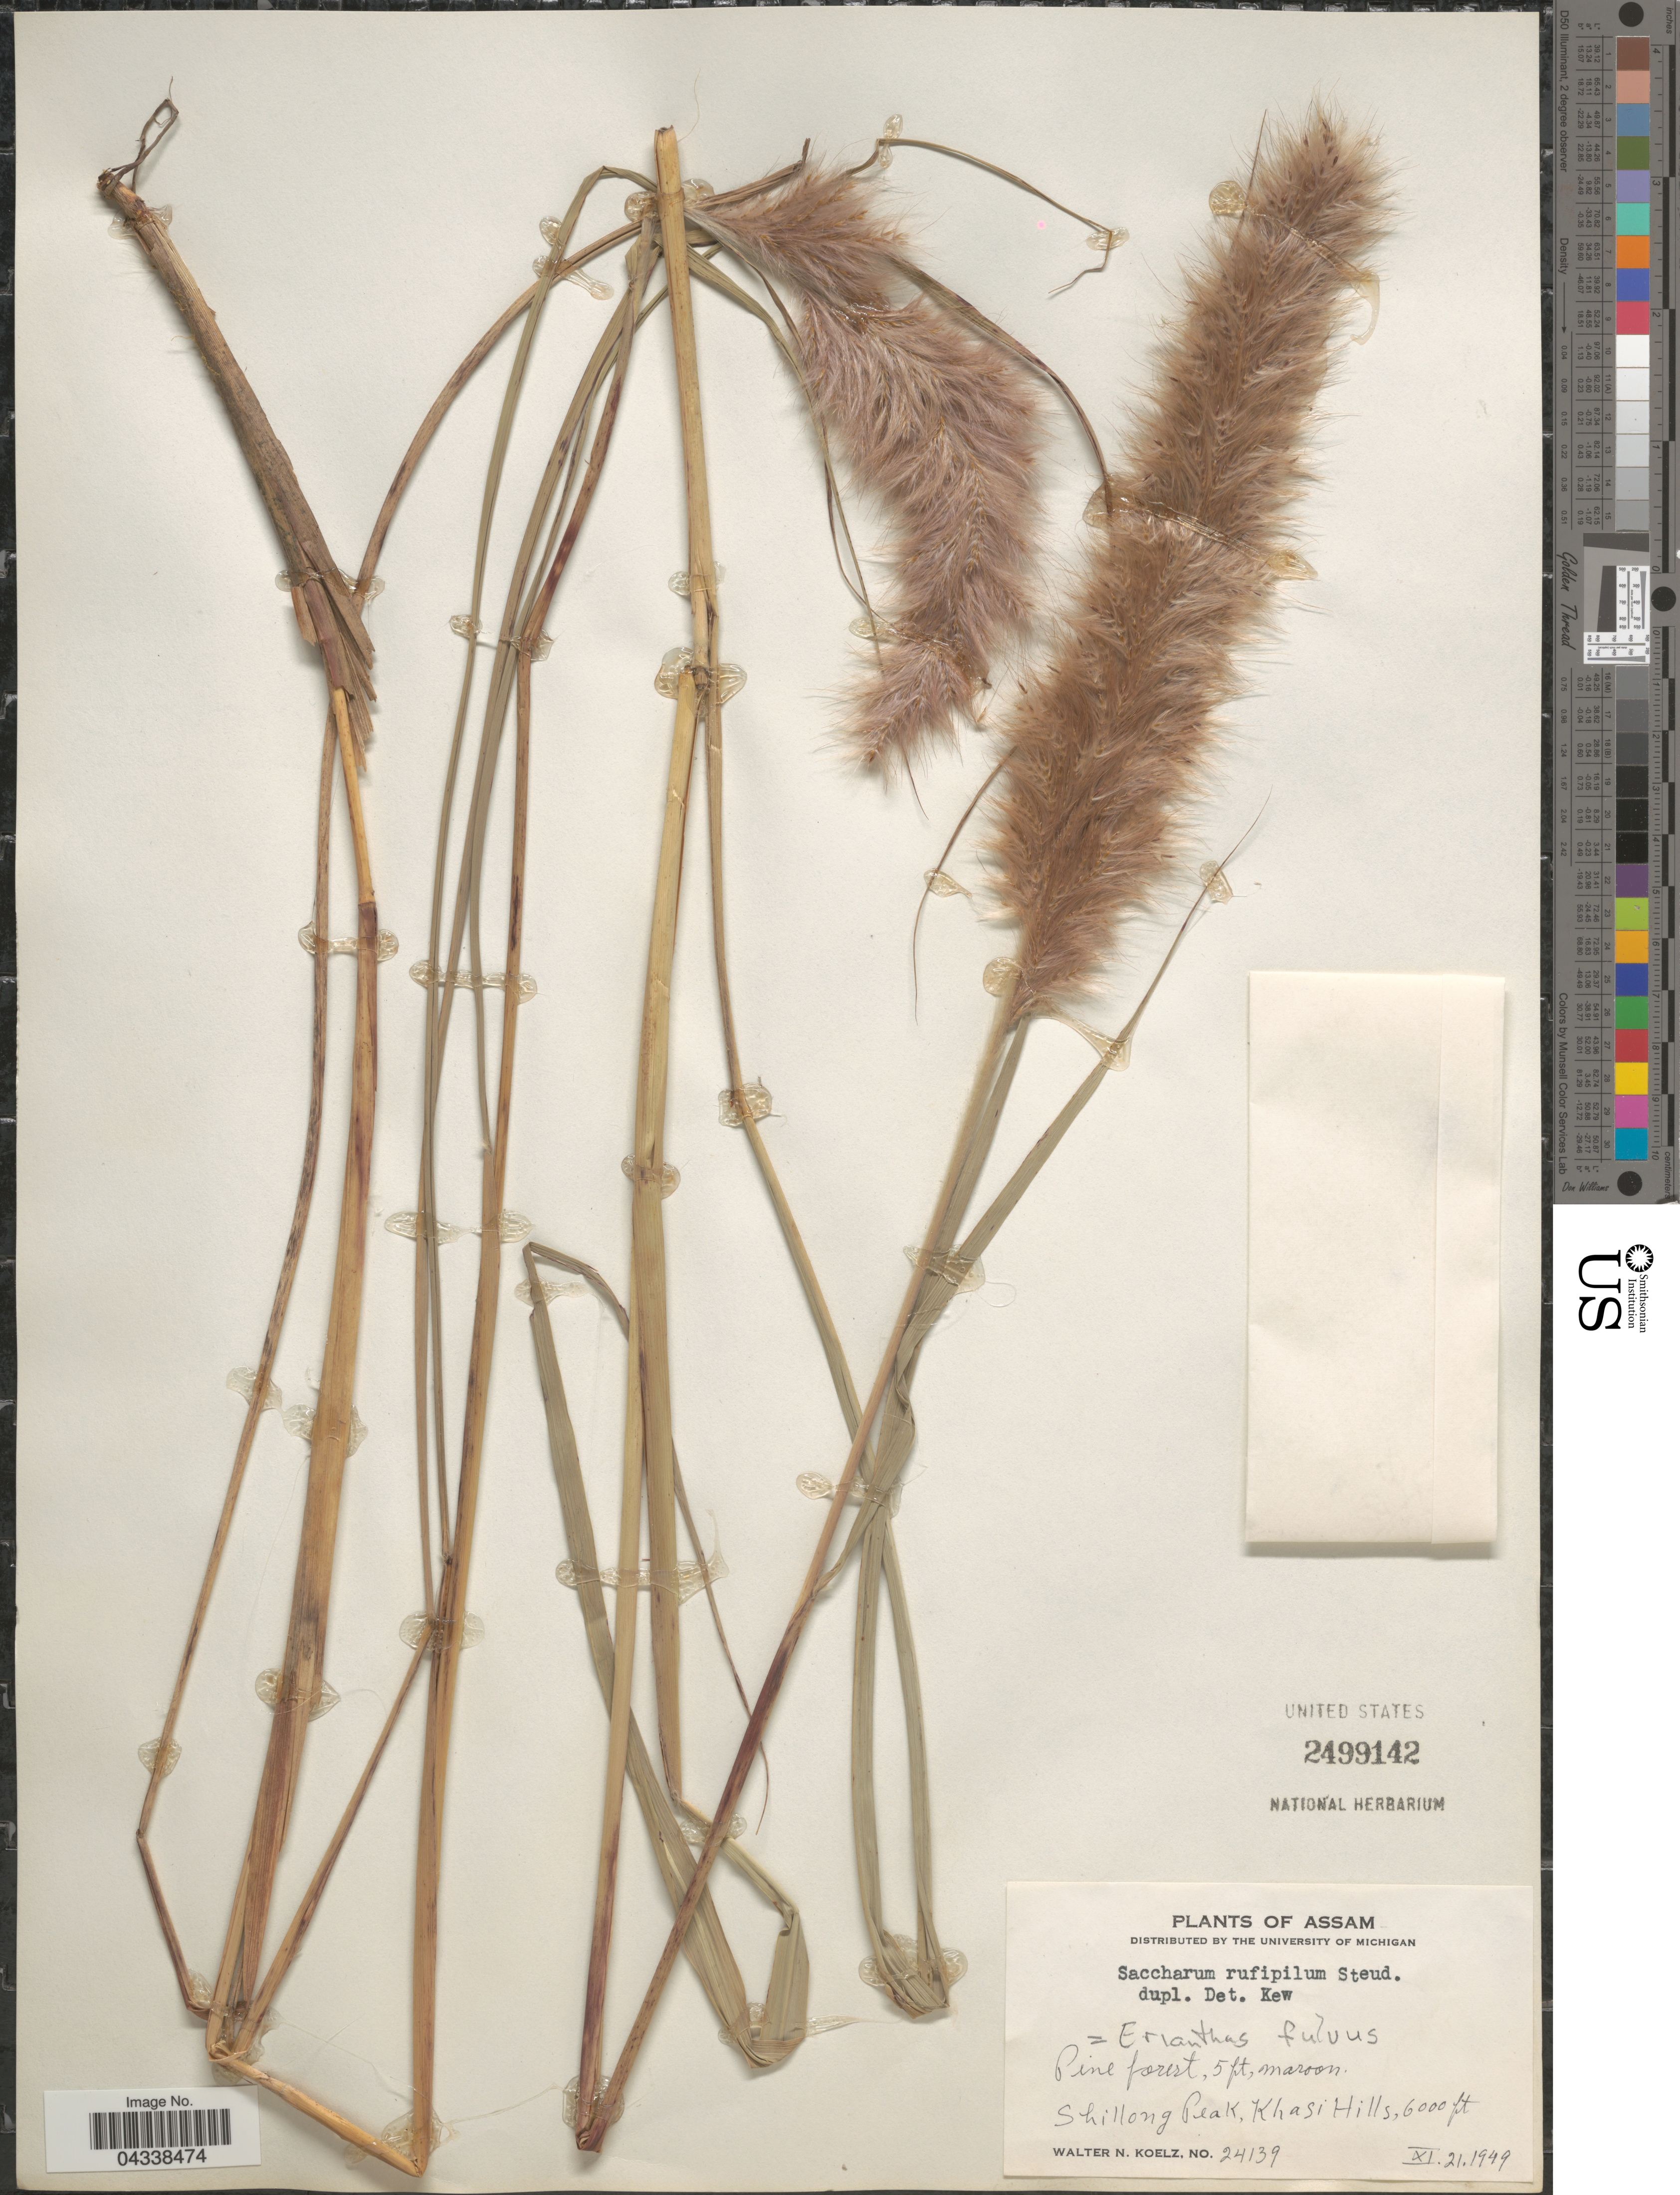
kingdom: Plantae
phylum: Tracheophyta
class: Liliopsida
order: Poales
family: Poaceae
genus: Saccharum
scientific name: Saccharum rufipilum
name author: Steud.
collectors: W. N. Koelz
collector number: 24139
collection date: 1949-11-21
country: India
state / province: Meghalaya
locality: Shillong Peak, Khasi Hills.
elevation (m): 1829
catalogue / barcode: US 2499142